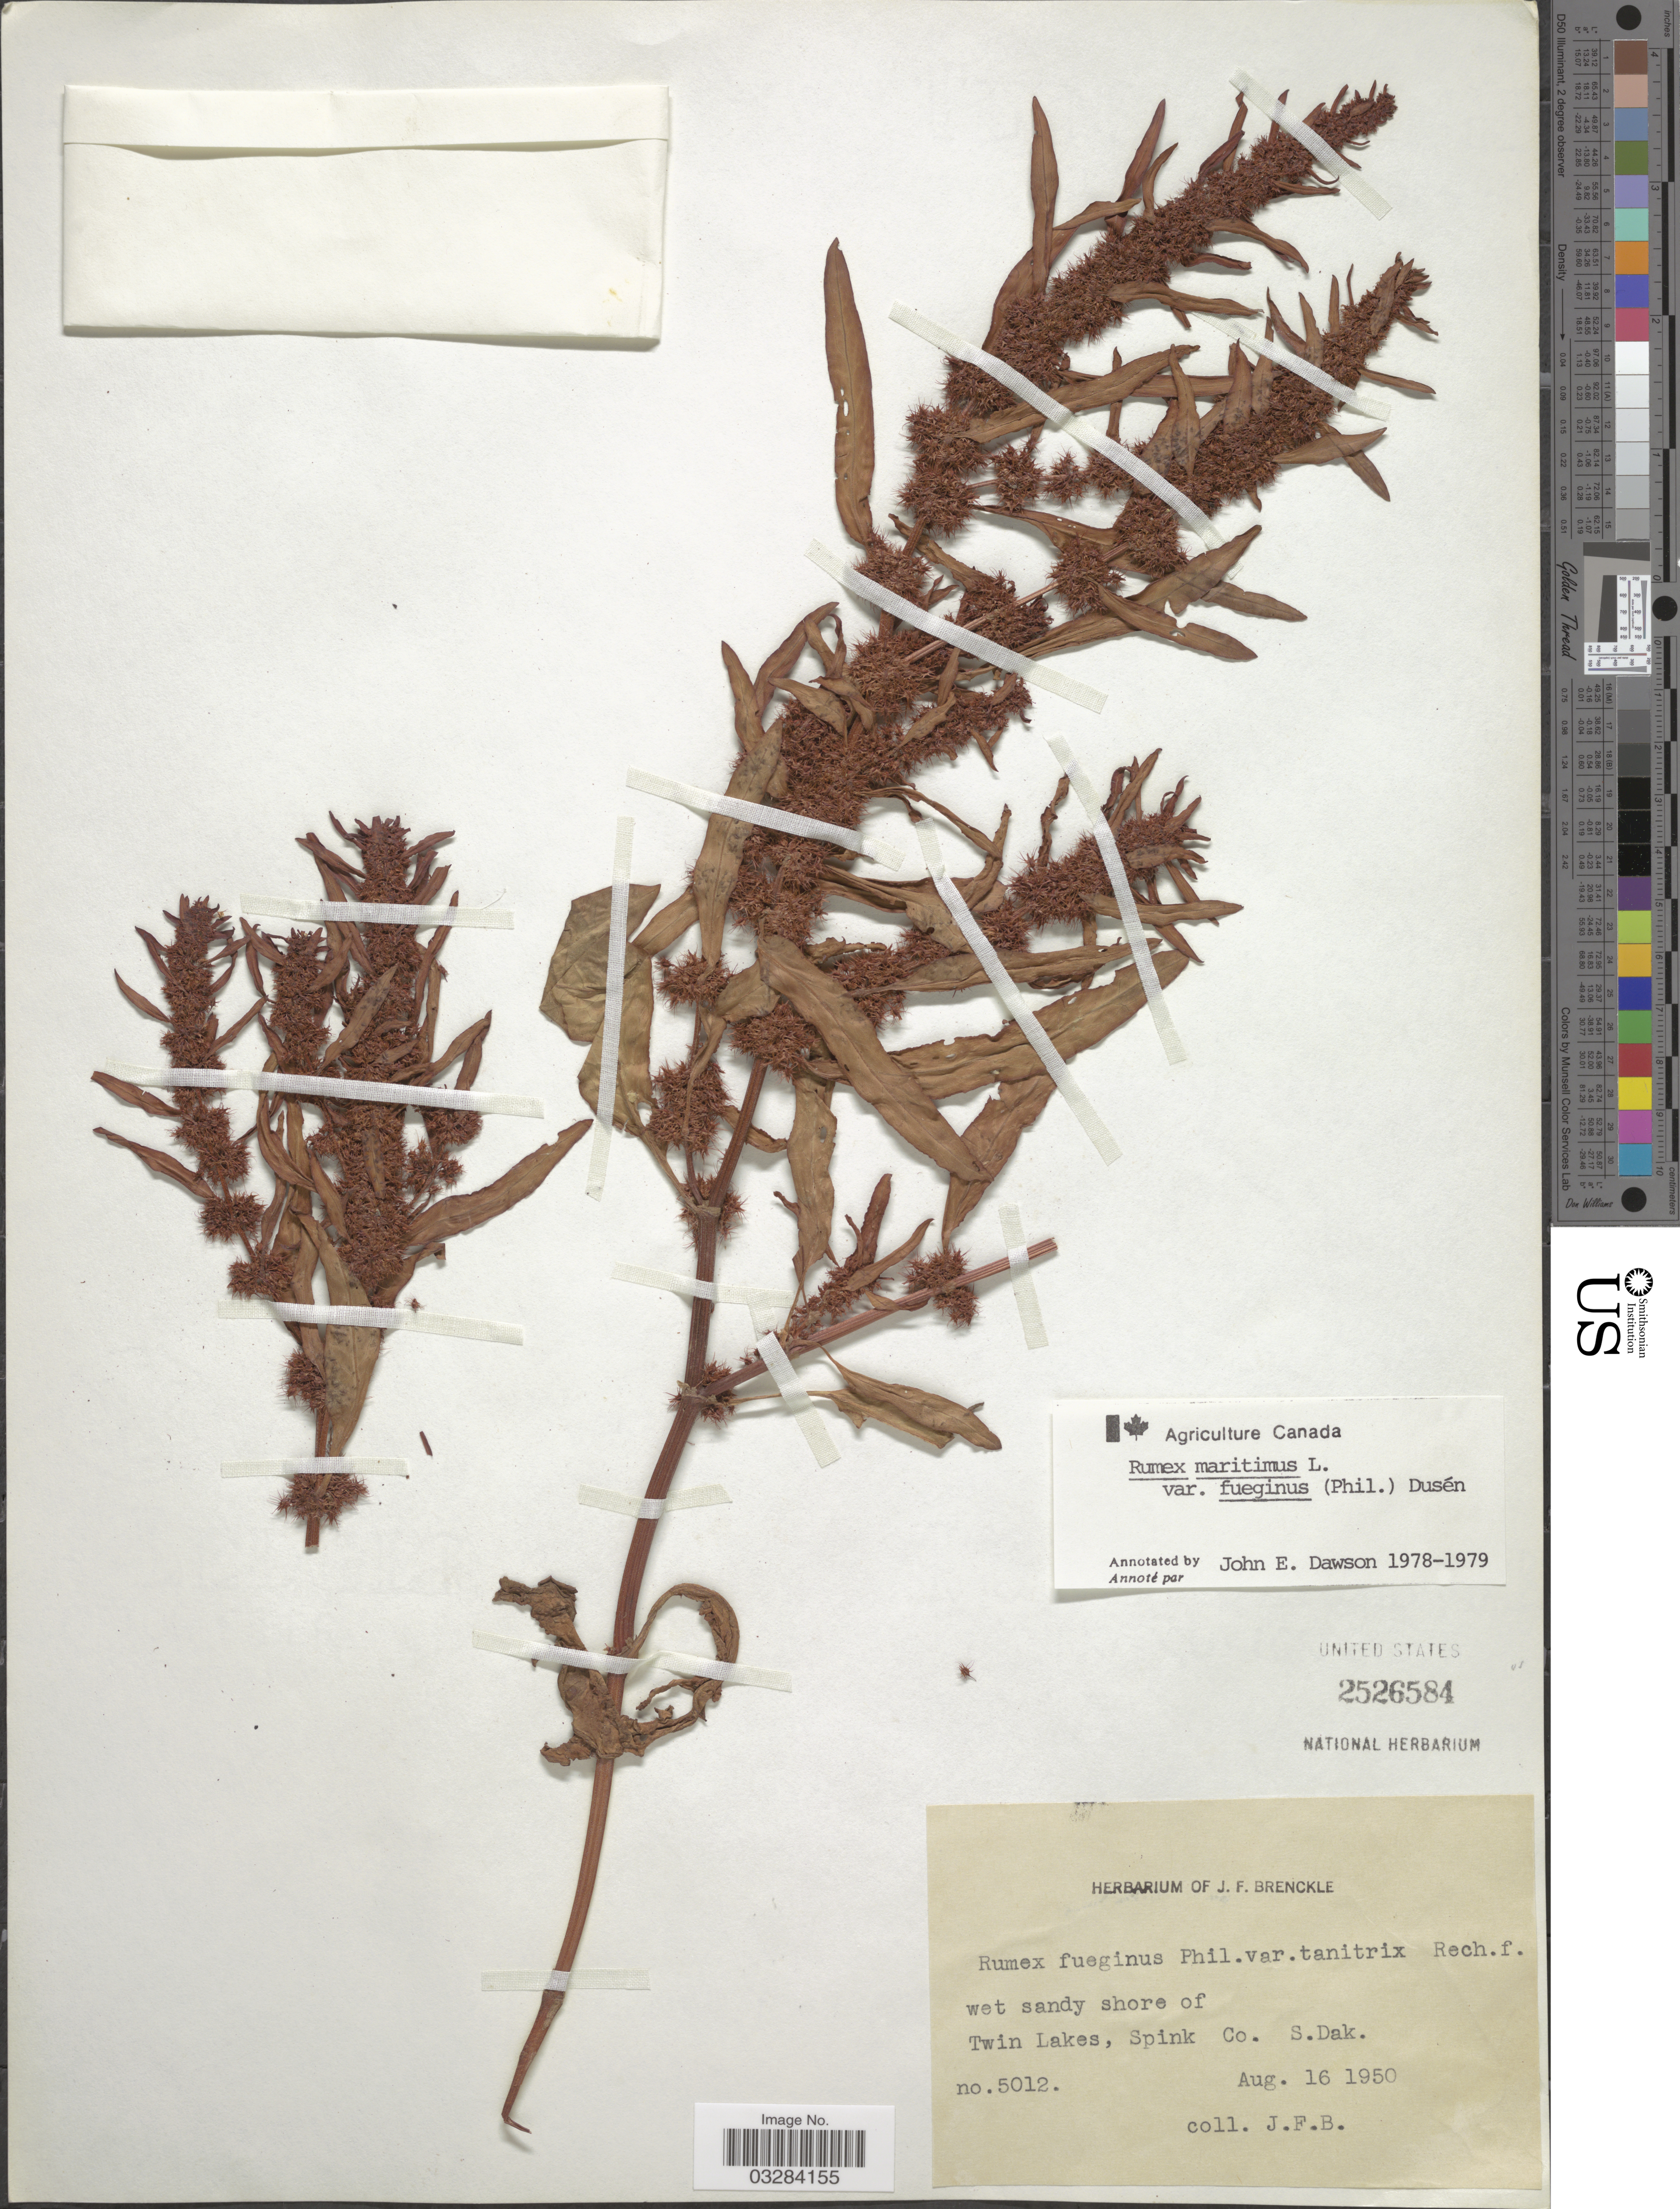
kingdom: Plantae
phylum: Tracheophyta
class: Magnoliopsida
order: Caryophyllales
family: Polygonaceae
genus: Rumex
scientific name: Rumex maritimus var. fueginus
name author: (Phil.) Dusén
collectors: J. Brenckle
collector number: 5012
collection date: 1950-08-16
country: United States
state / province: South Dakota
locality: Shore of Twin Lakes, Spink Co.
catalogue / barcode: US 2526584